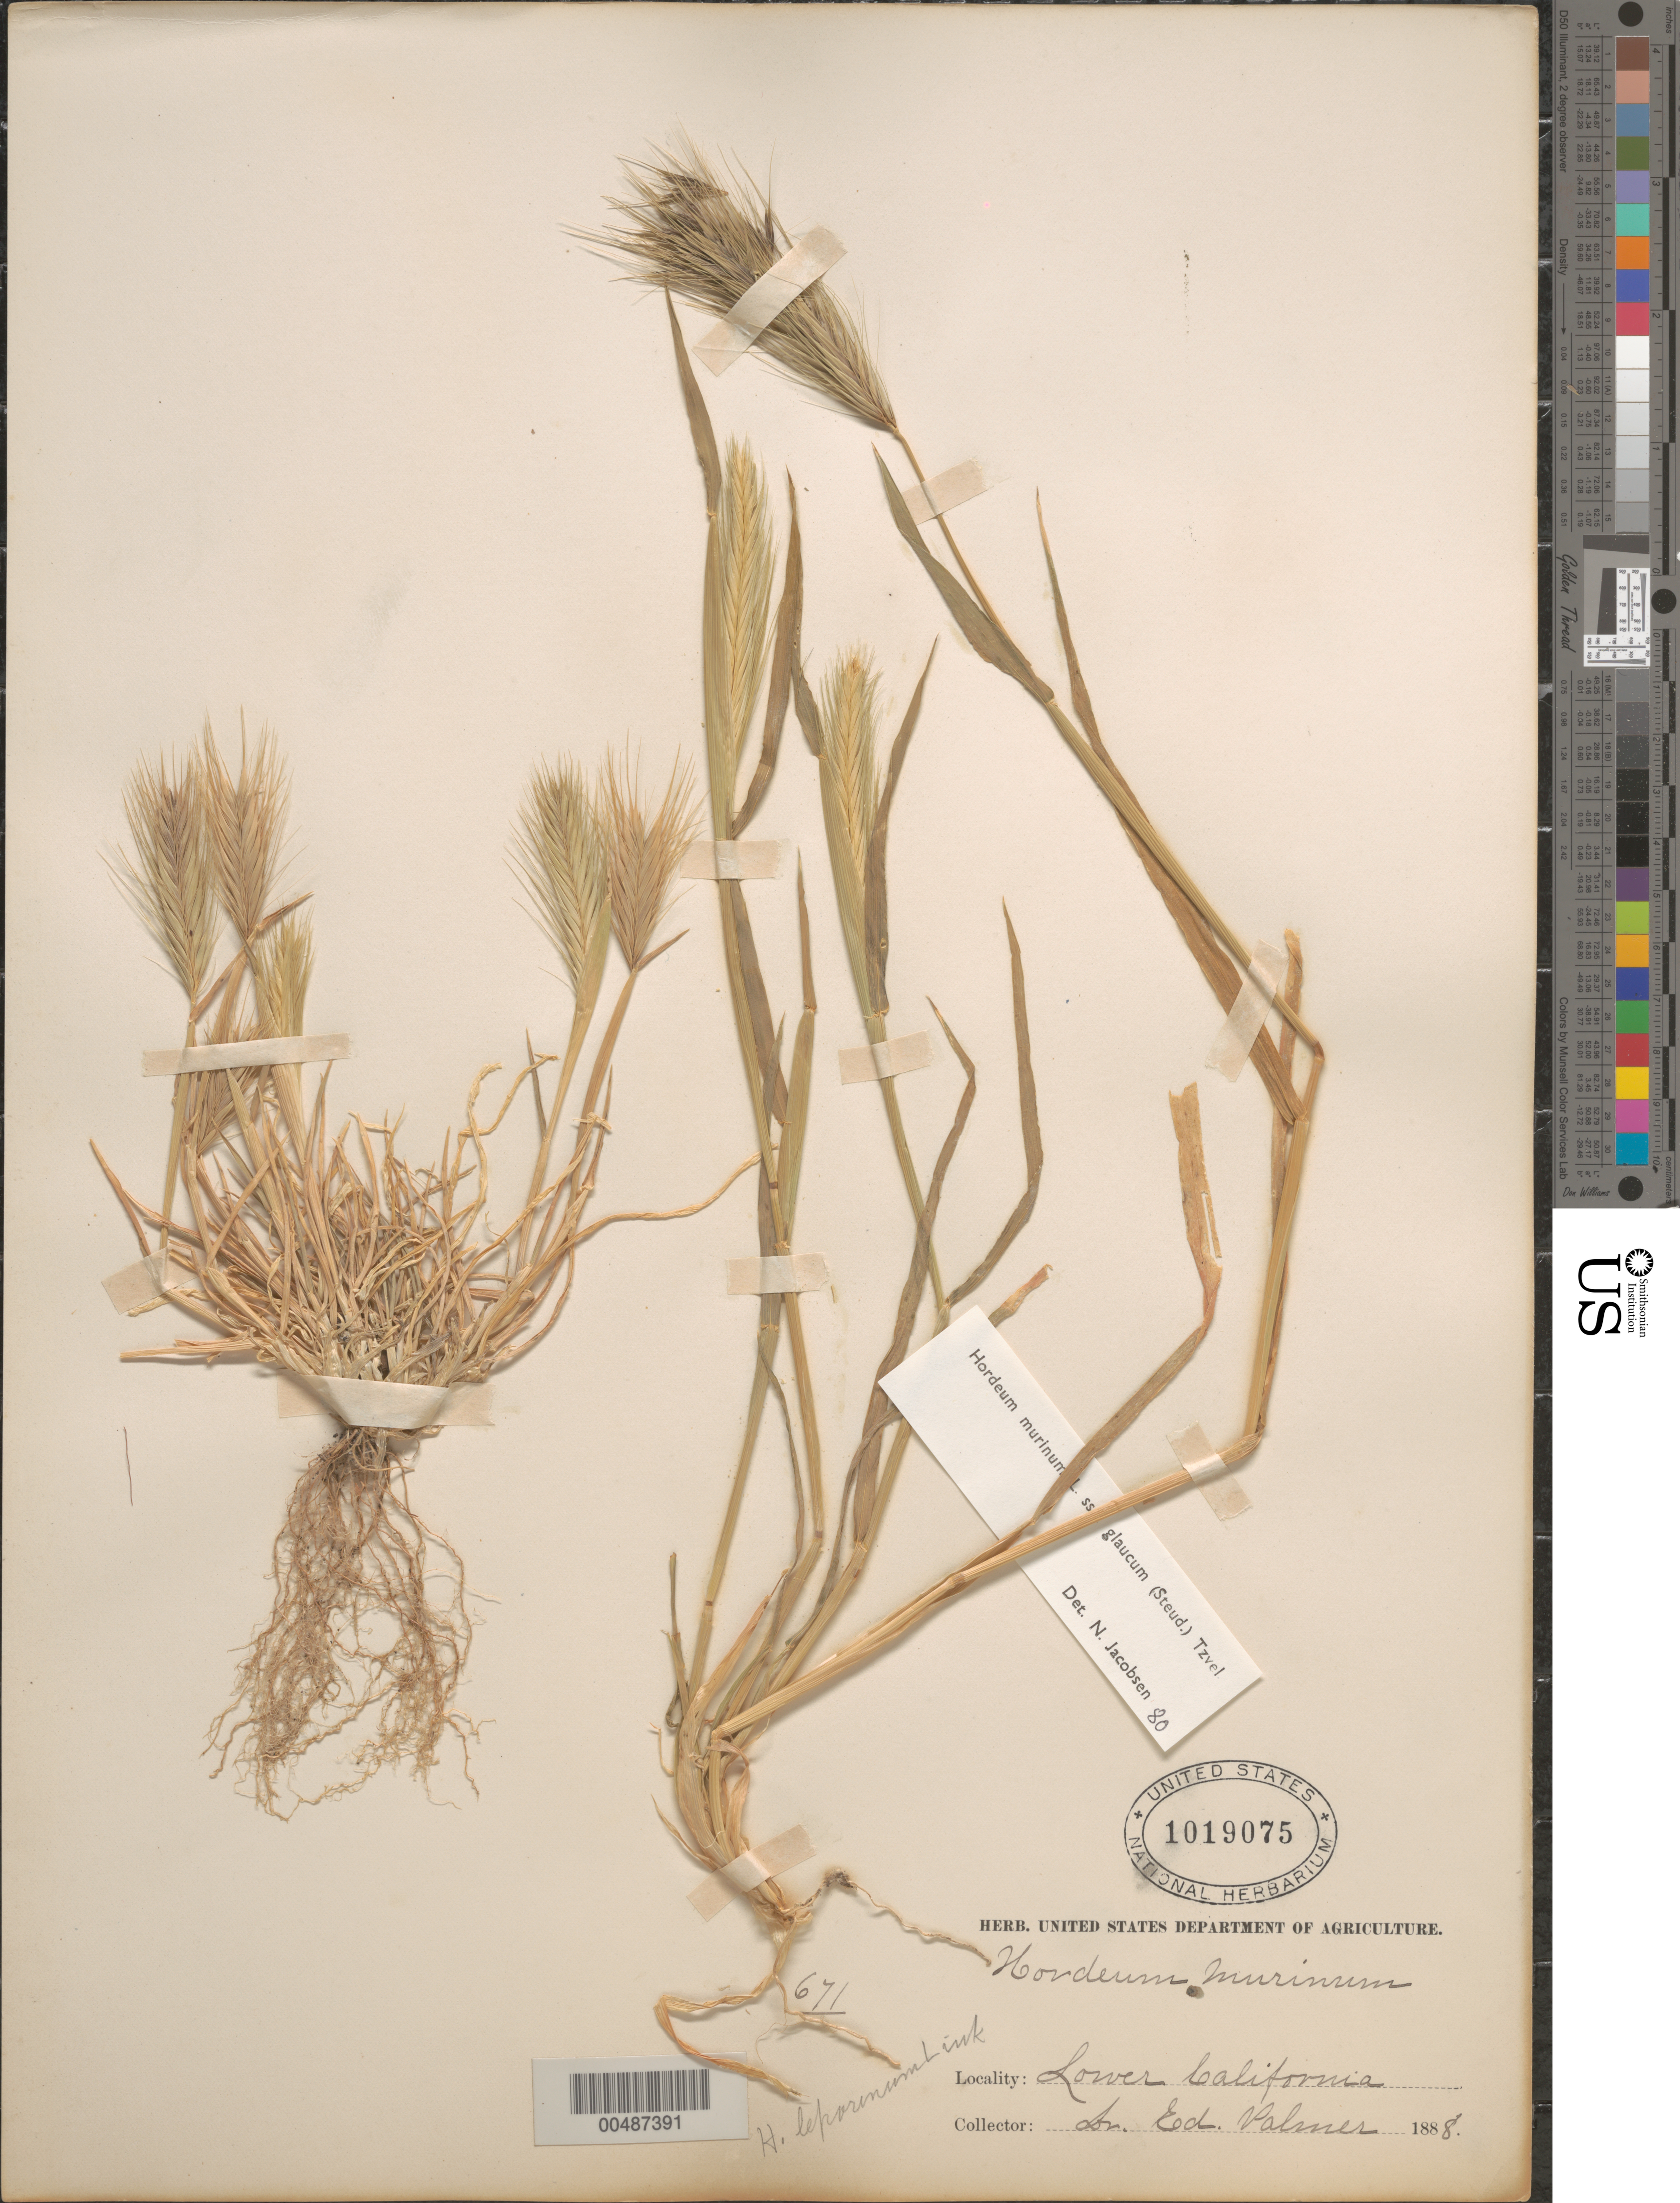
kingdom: Plantae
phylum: Tracheophyta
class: Liliopsida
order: Poales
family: Poaceae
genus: Hordeum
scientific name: Hordeum murinum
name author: L.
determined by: Jacobsen, N. H. G.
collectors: E. Palmer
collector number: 671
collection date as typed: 1888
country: Mexico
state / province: Baja California Norte / Baja California Sur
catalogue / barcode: US 1019075